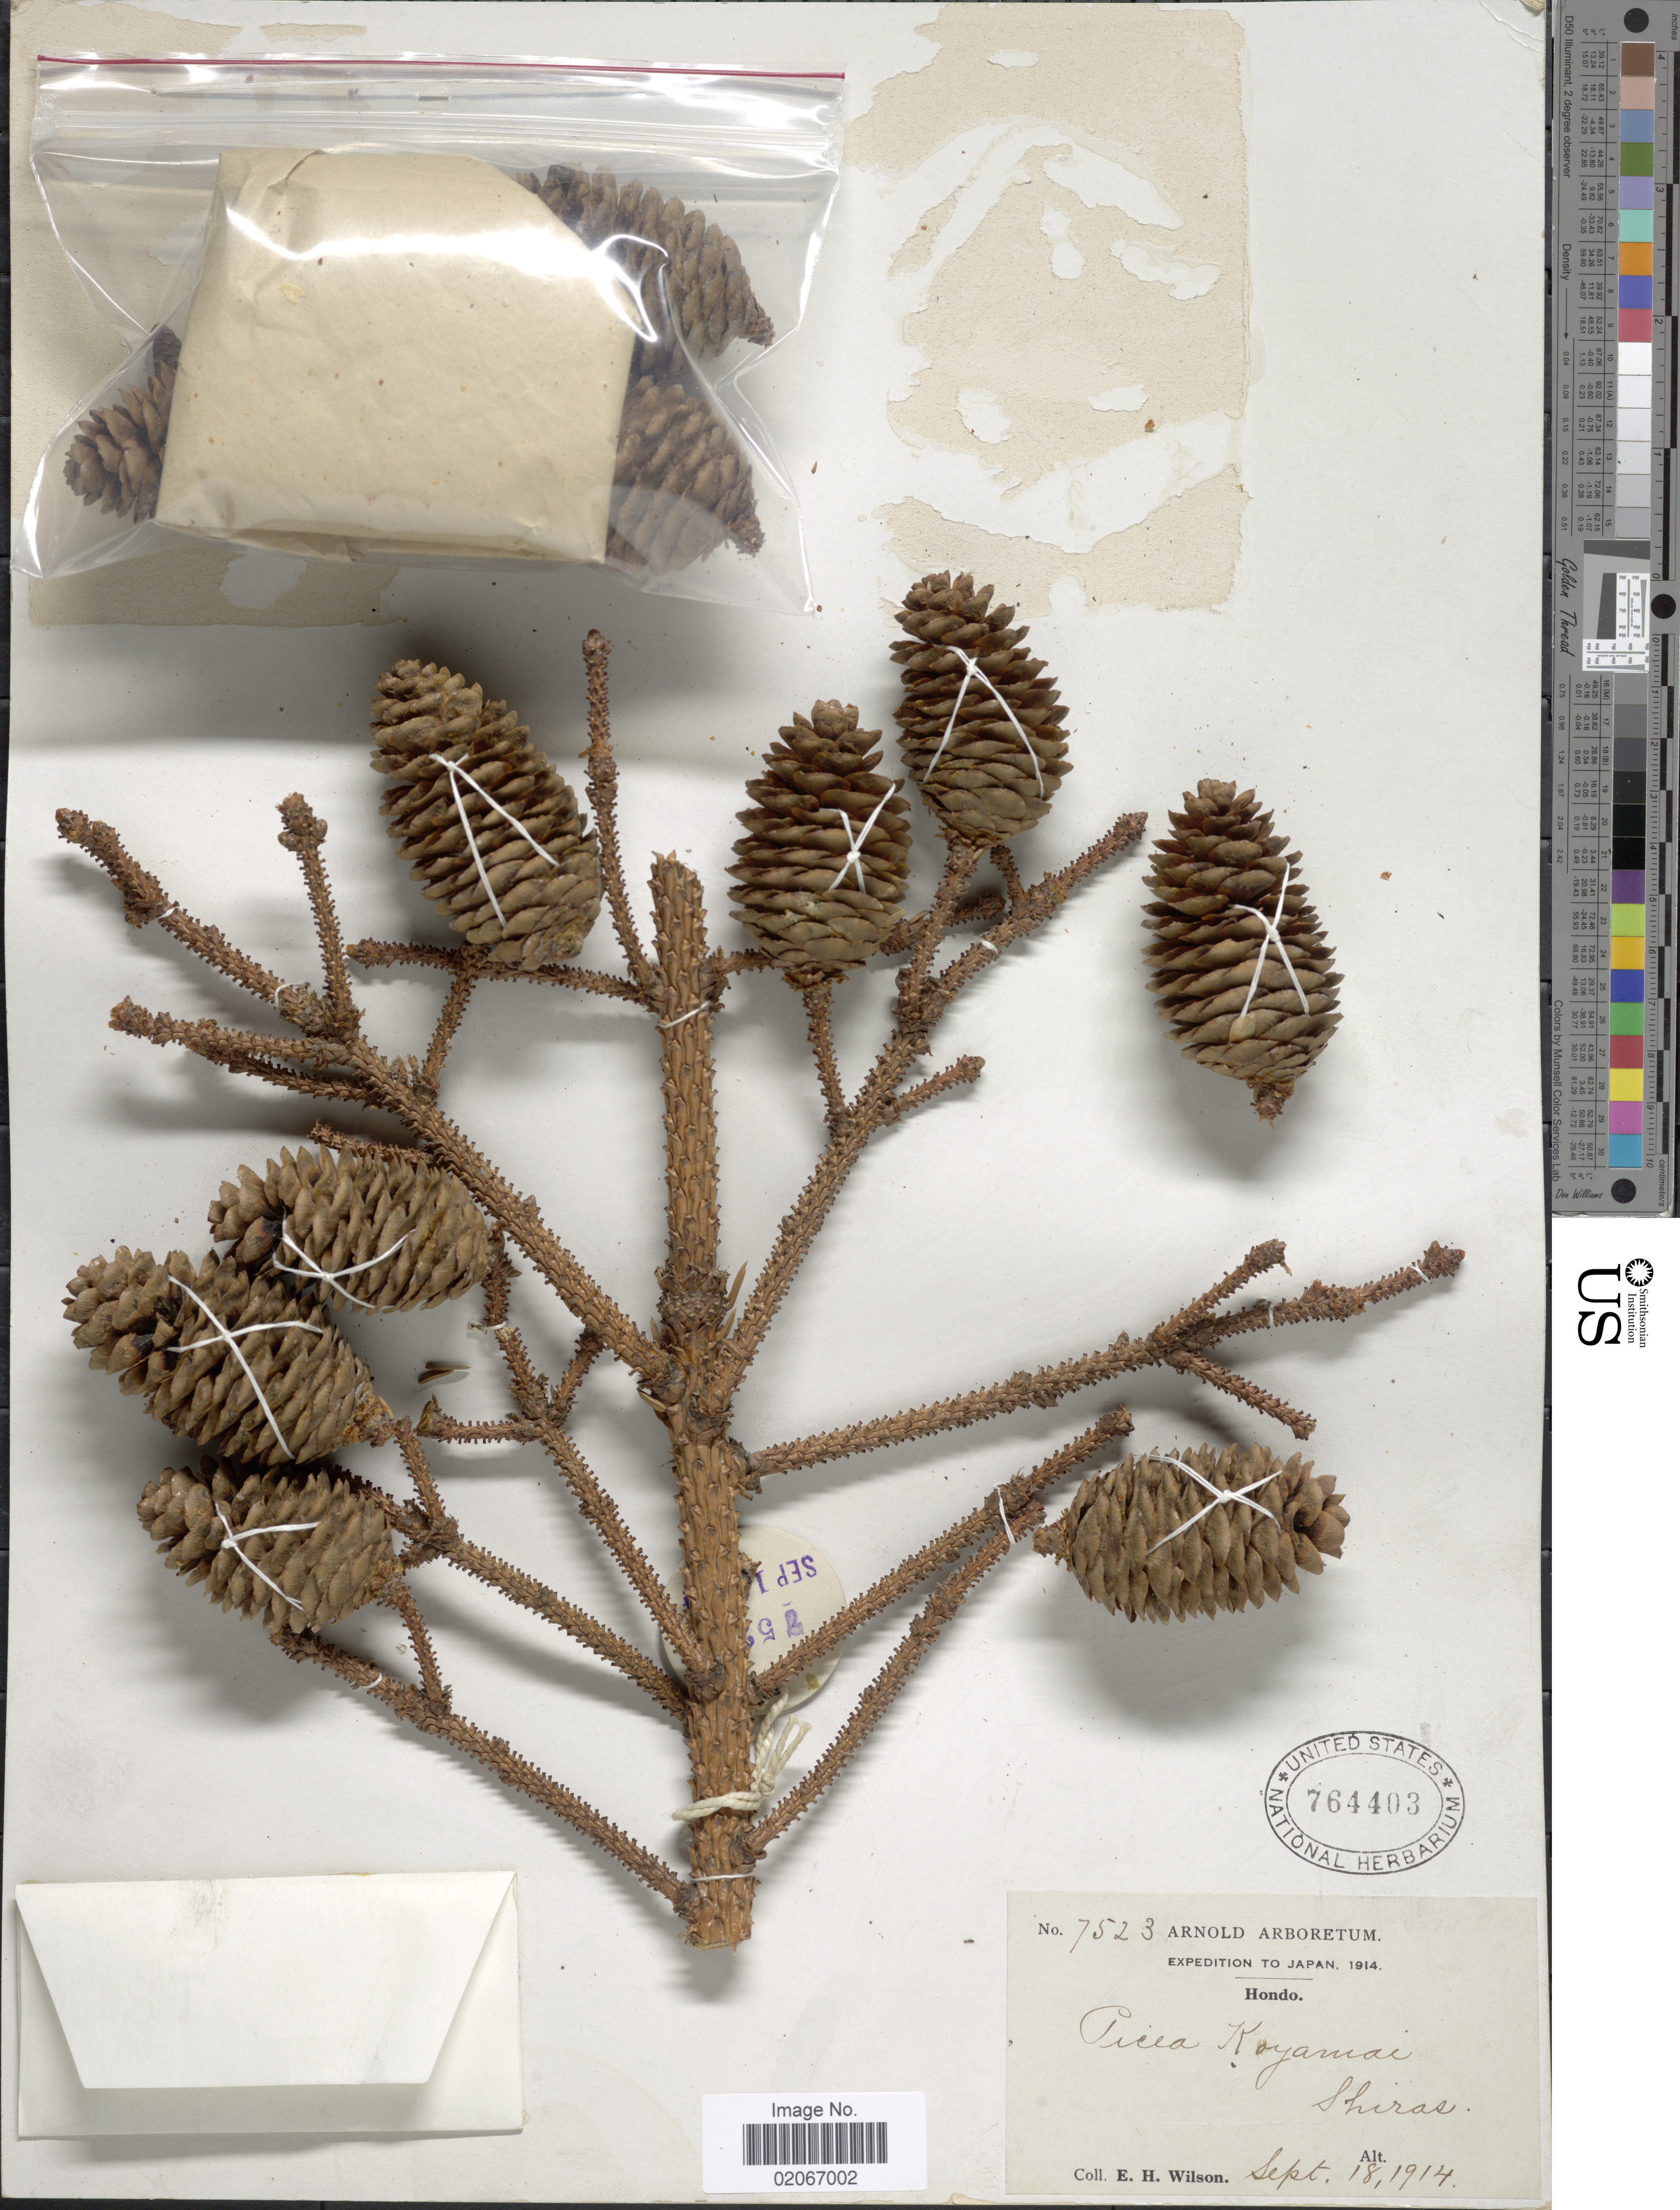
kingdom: Plantae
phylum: Tracheophyta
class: Pinopsida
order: Pinales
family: Pinaceae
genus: Picea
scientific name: Picea koyamae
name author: Shiras.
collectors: E. Wilson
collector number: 7523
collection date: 1914-09-18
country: Japan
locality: Hondo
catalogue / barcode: US 764403